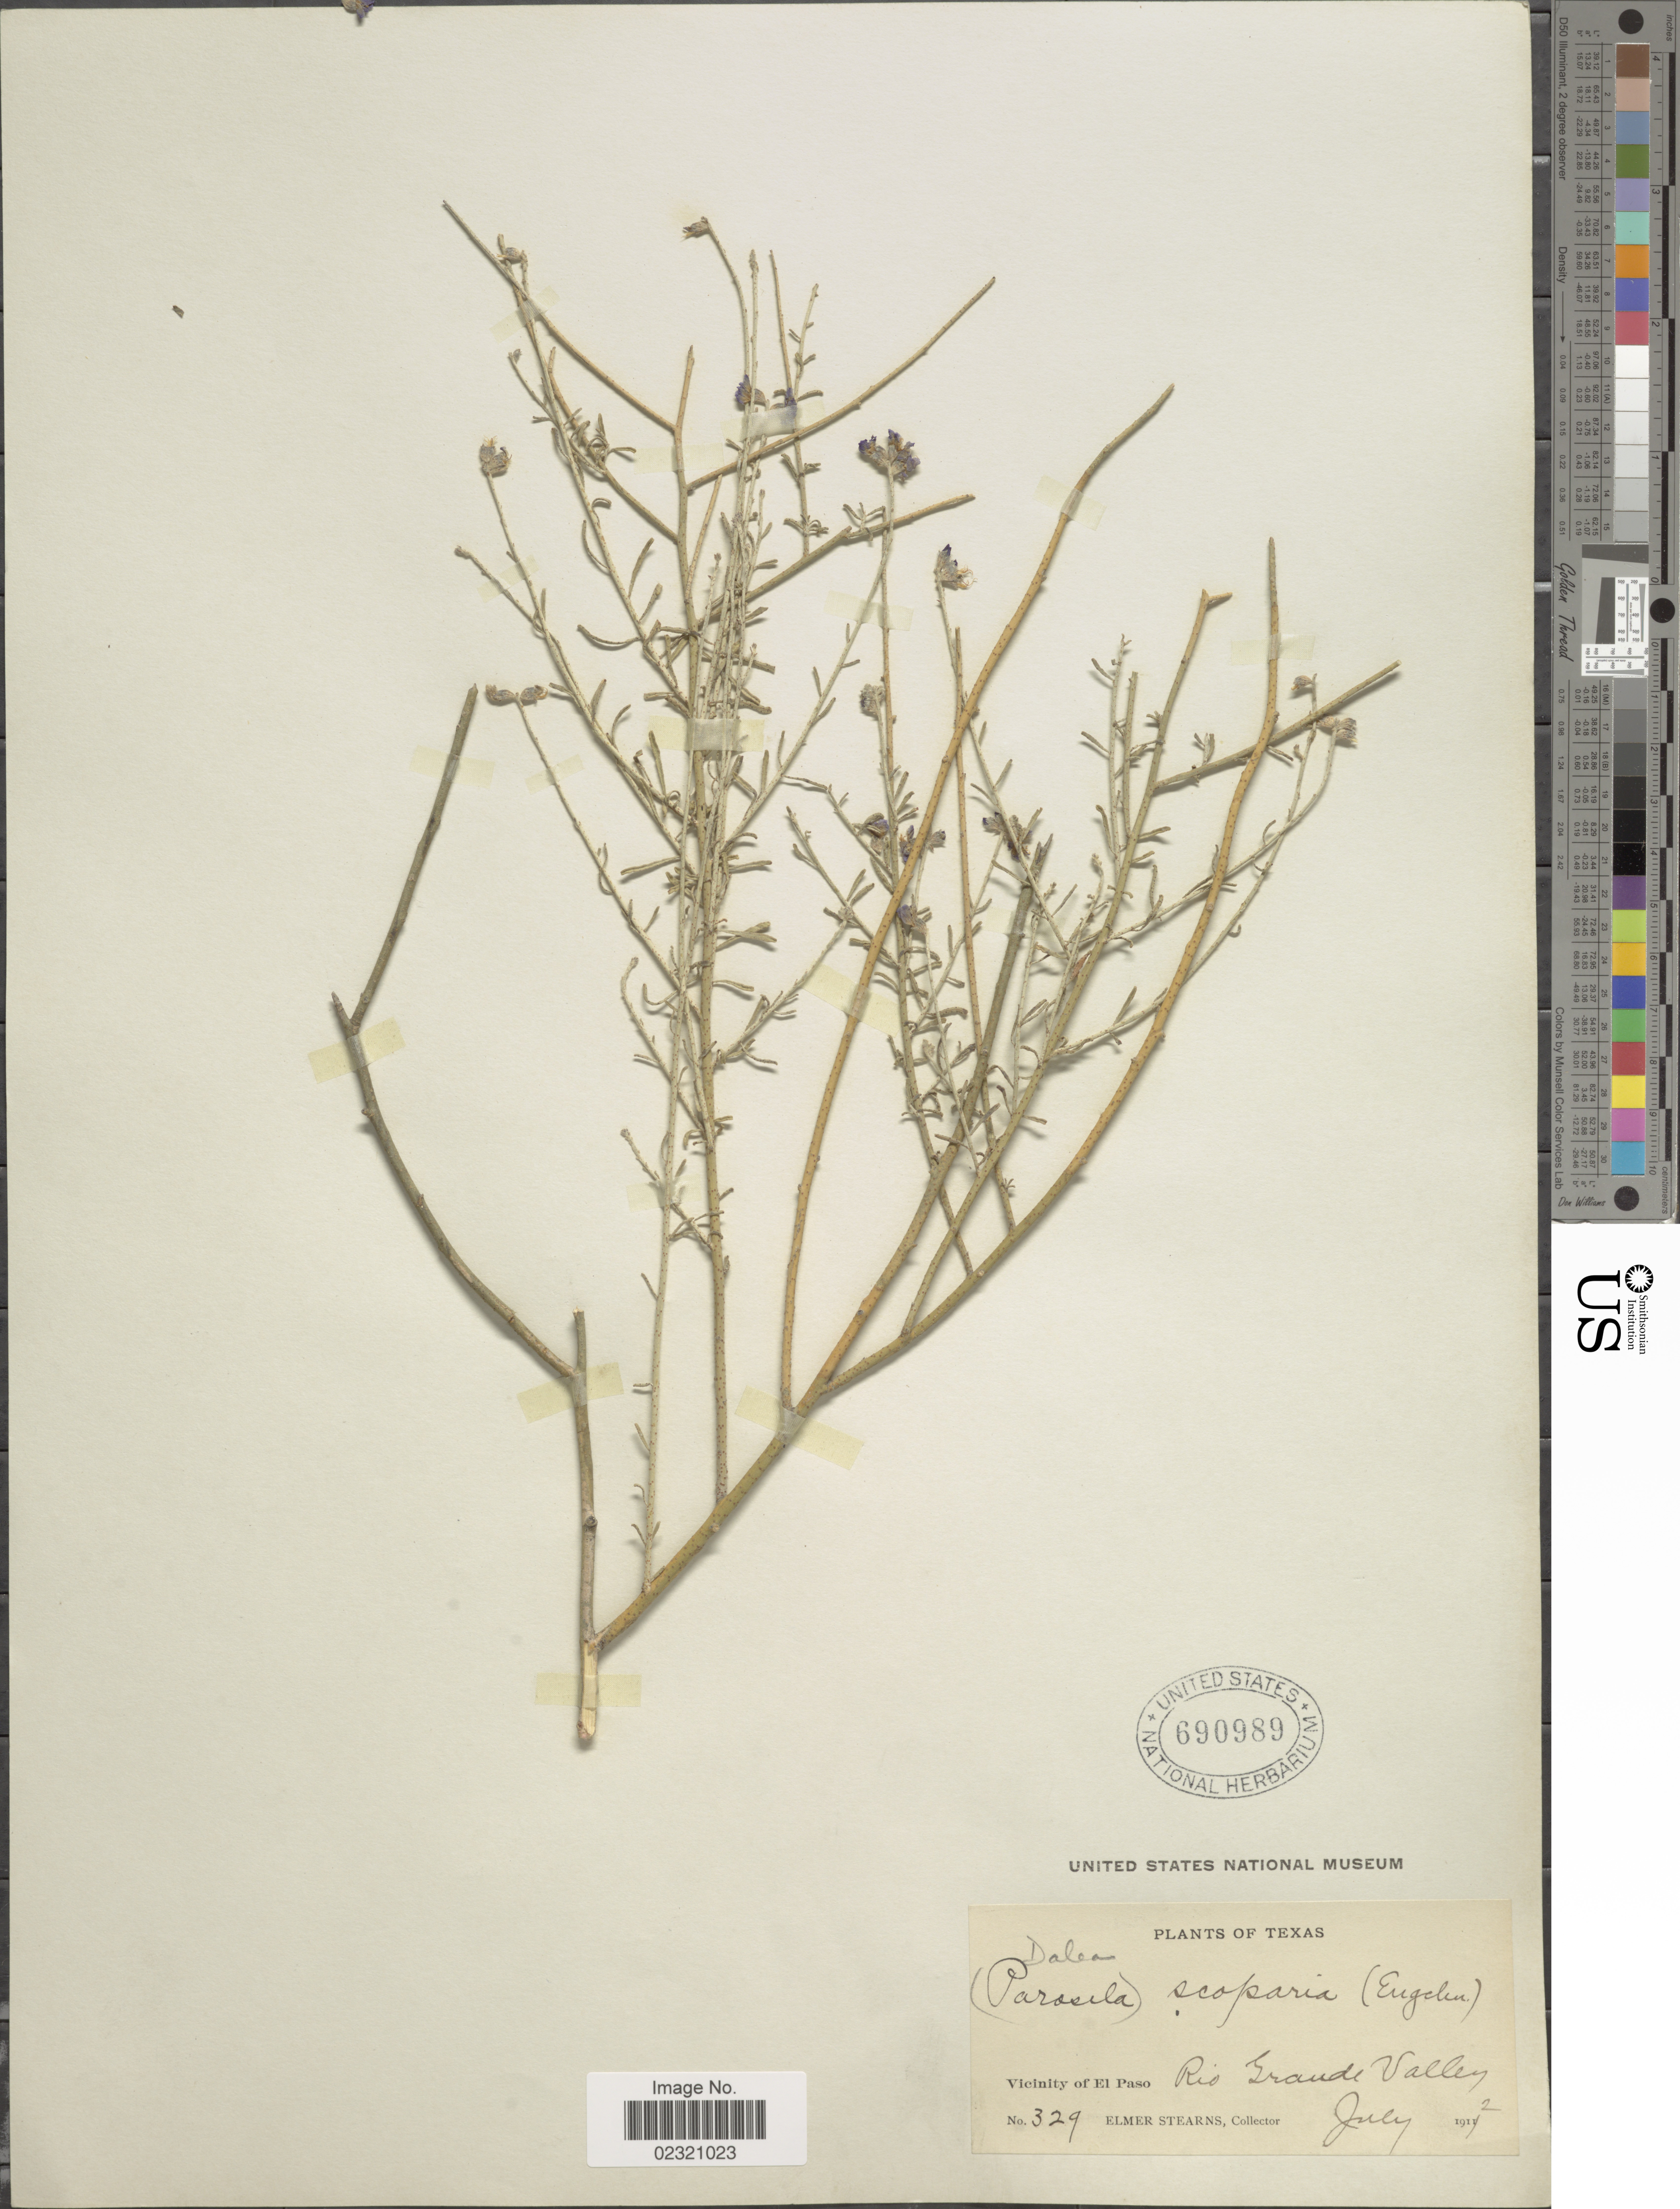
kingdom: Plantae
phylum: Tracheophyta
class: Magnoliopsida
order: Fabales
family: Fabaceae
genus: Psorothamnus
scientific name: Psorothamnus scoparius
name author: (A. Gray) Rydb.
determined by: Strong, M. T., (US), Smithsonian Institution - National Museum of Natural History (UNITED STATES)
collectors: E. Stearns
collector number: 329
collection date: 1912-07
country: United States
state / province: Texas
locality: Vicinity of El Paso. Rio Grande Valley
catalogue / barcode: US 690989